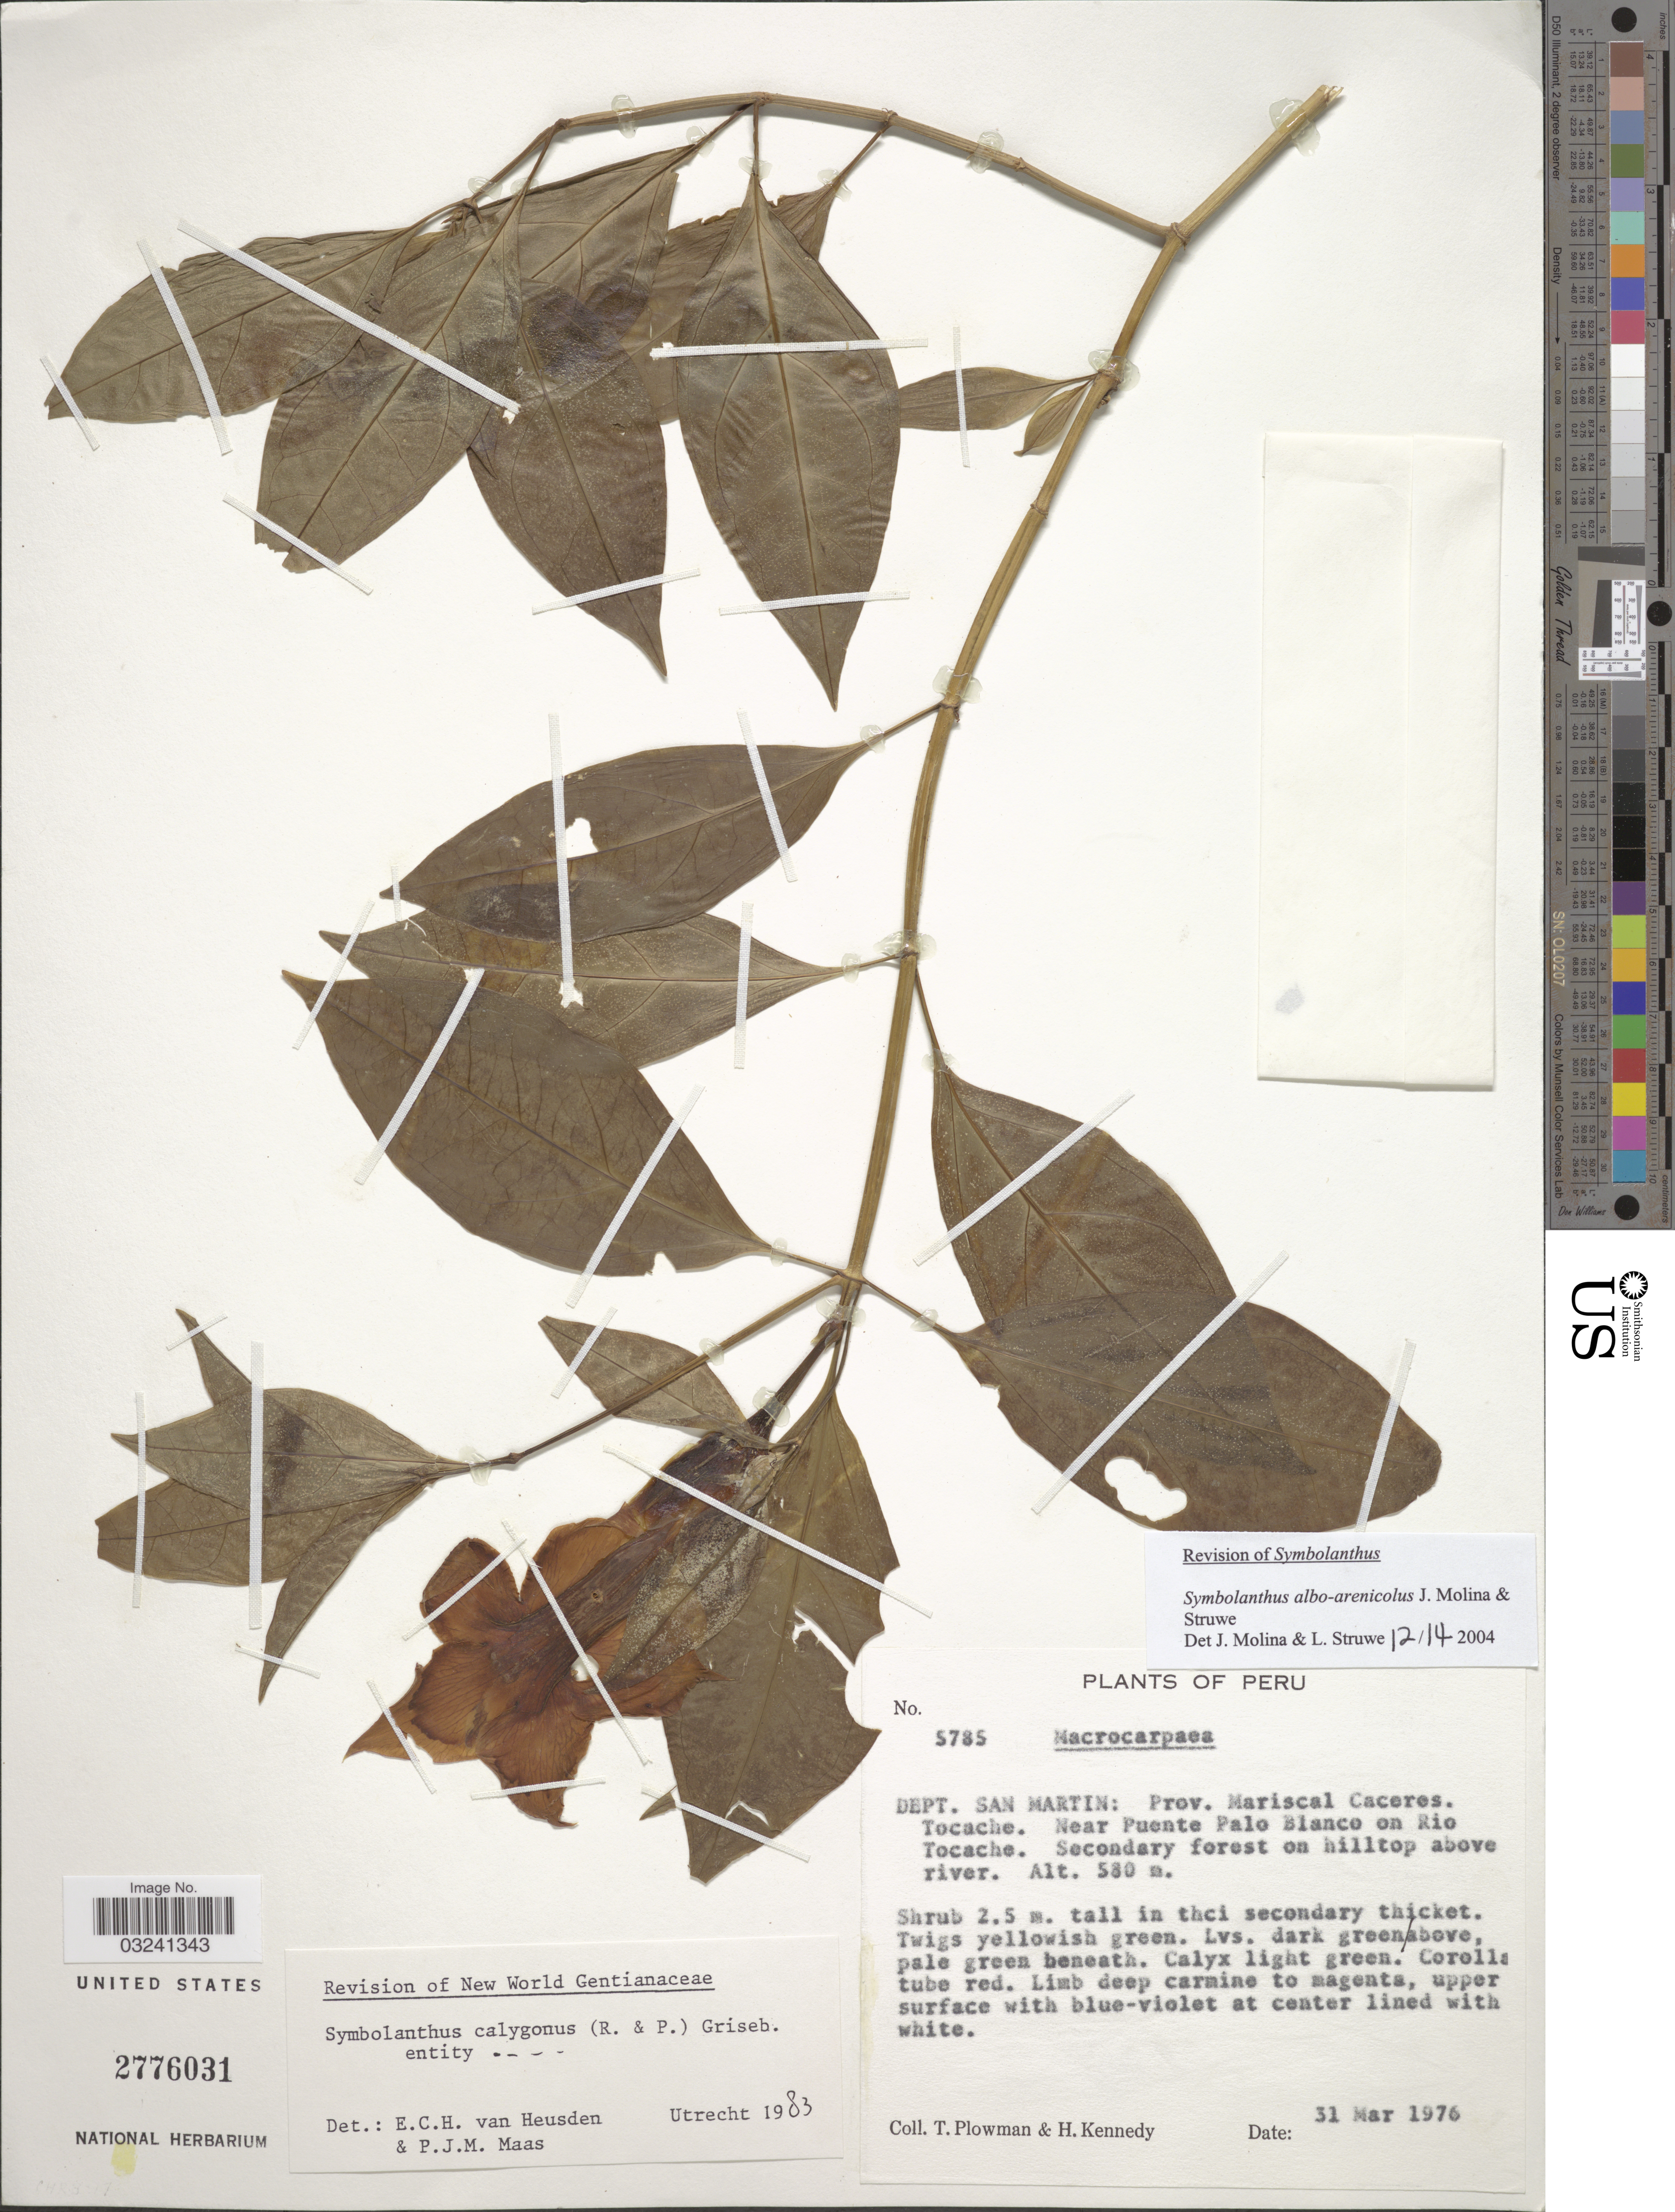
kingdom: Plantae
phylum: Tracheophyta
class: Magnoliopsida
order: Gentianales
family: Gentianaceae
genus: Symbolanthus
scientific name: Symbolanthus alboarenicola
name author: J.E. Molina & Struwe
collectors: T. Plowman & H. Kennedy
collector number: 5785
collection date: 1976-03-31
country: Peru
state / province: San Martín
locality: Dept. San Martin: Prov. Mariscal Caceres. Tocache. Near Puente Palo Blanco on Rio Tocache.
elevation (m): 580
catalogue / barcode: US 2776031